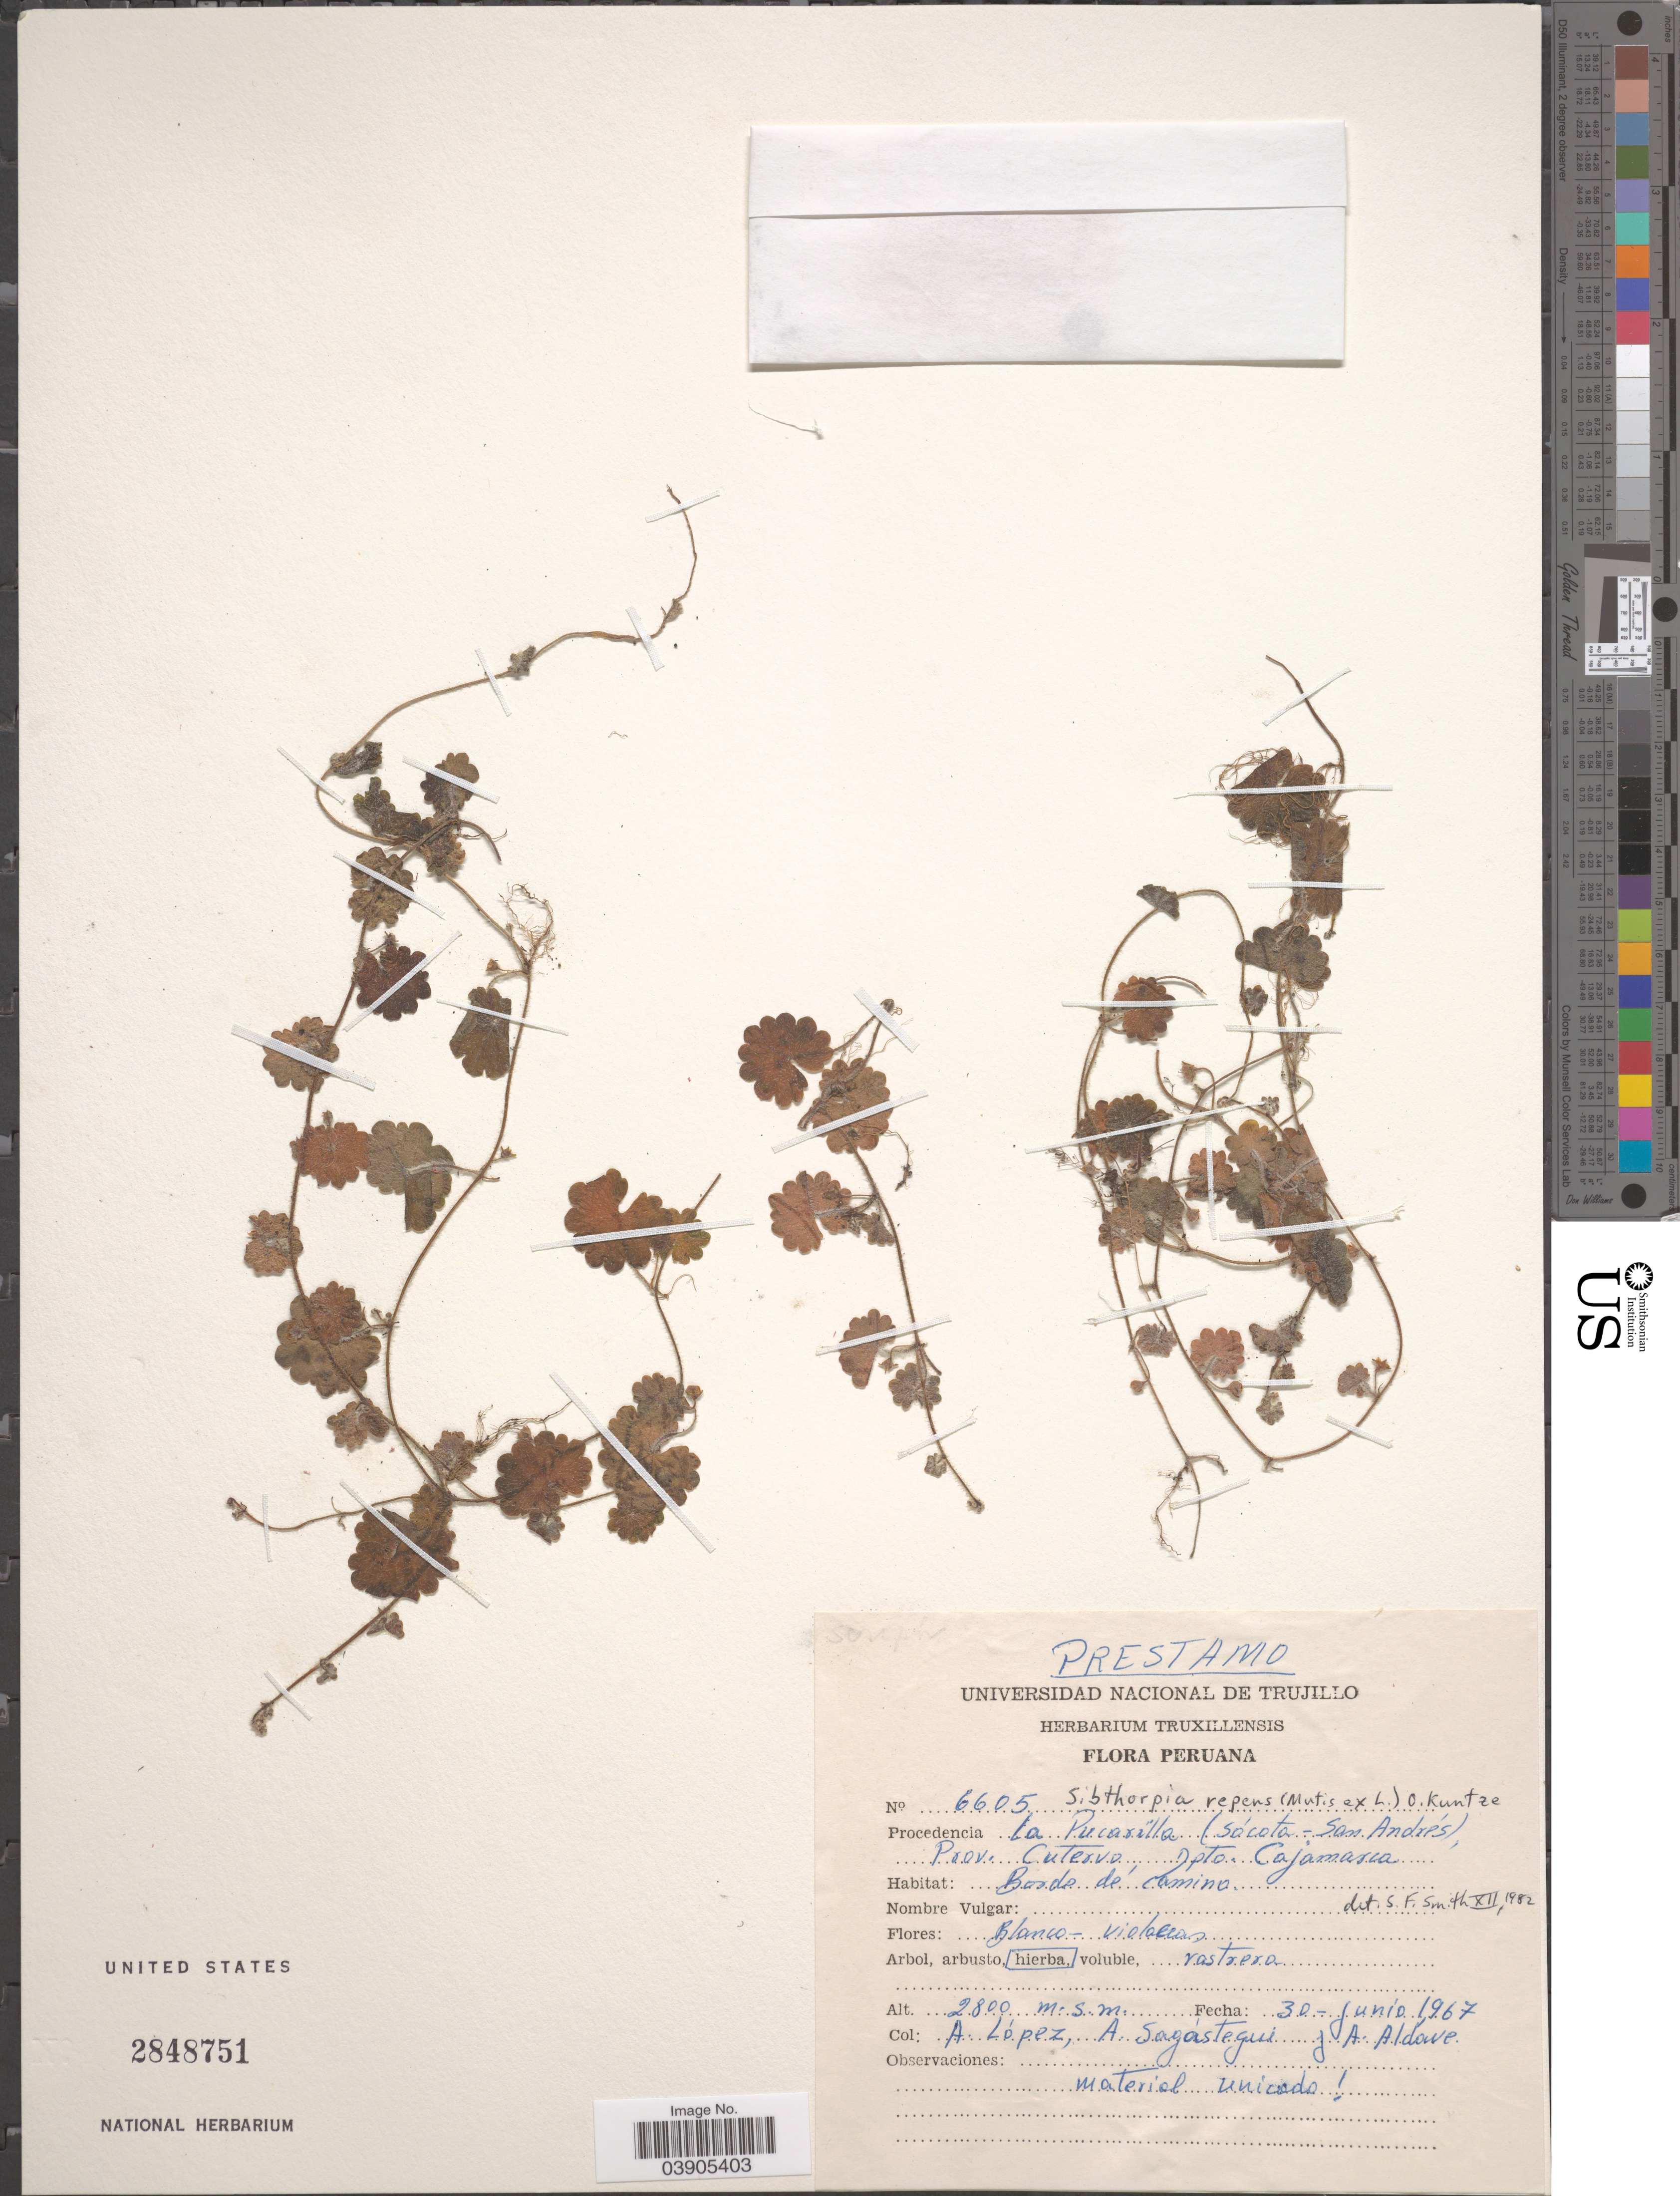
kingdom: Plantae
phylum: Tracheophyta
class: Magnoliopsida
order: Lamiales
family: Plantaginaceae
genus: Sibthorpia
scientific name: Sibthorpia repens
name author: (L.) Kuntze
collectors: A. López, A. Sagastegui & J. Aldave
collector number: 6605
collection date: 1967-06-30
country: Peru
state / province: Cajamarca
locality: Procedencia La Pucarilla (Sócota-San Andrés), Prov. Cutervo, Dpto. Cajamarca. Bordo de camino.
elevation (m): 2800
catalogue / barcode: US 2848751